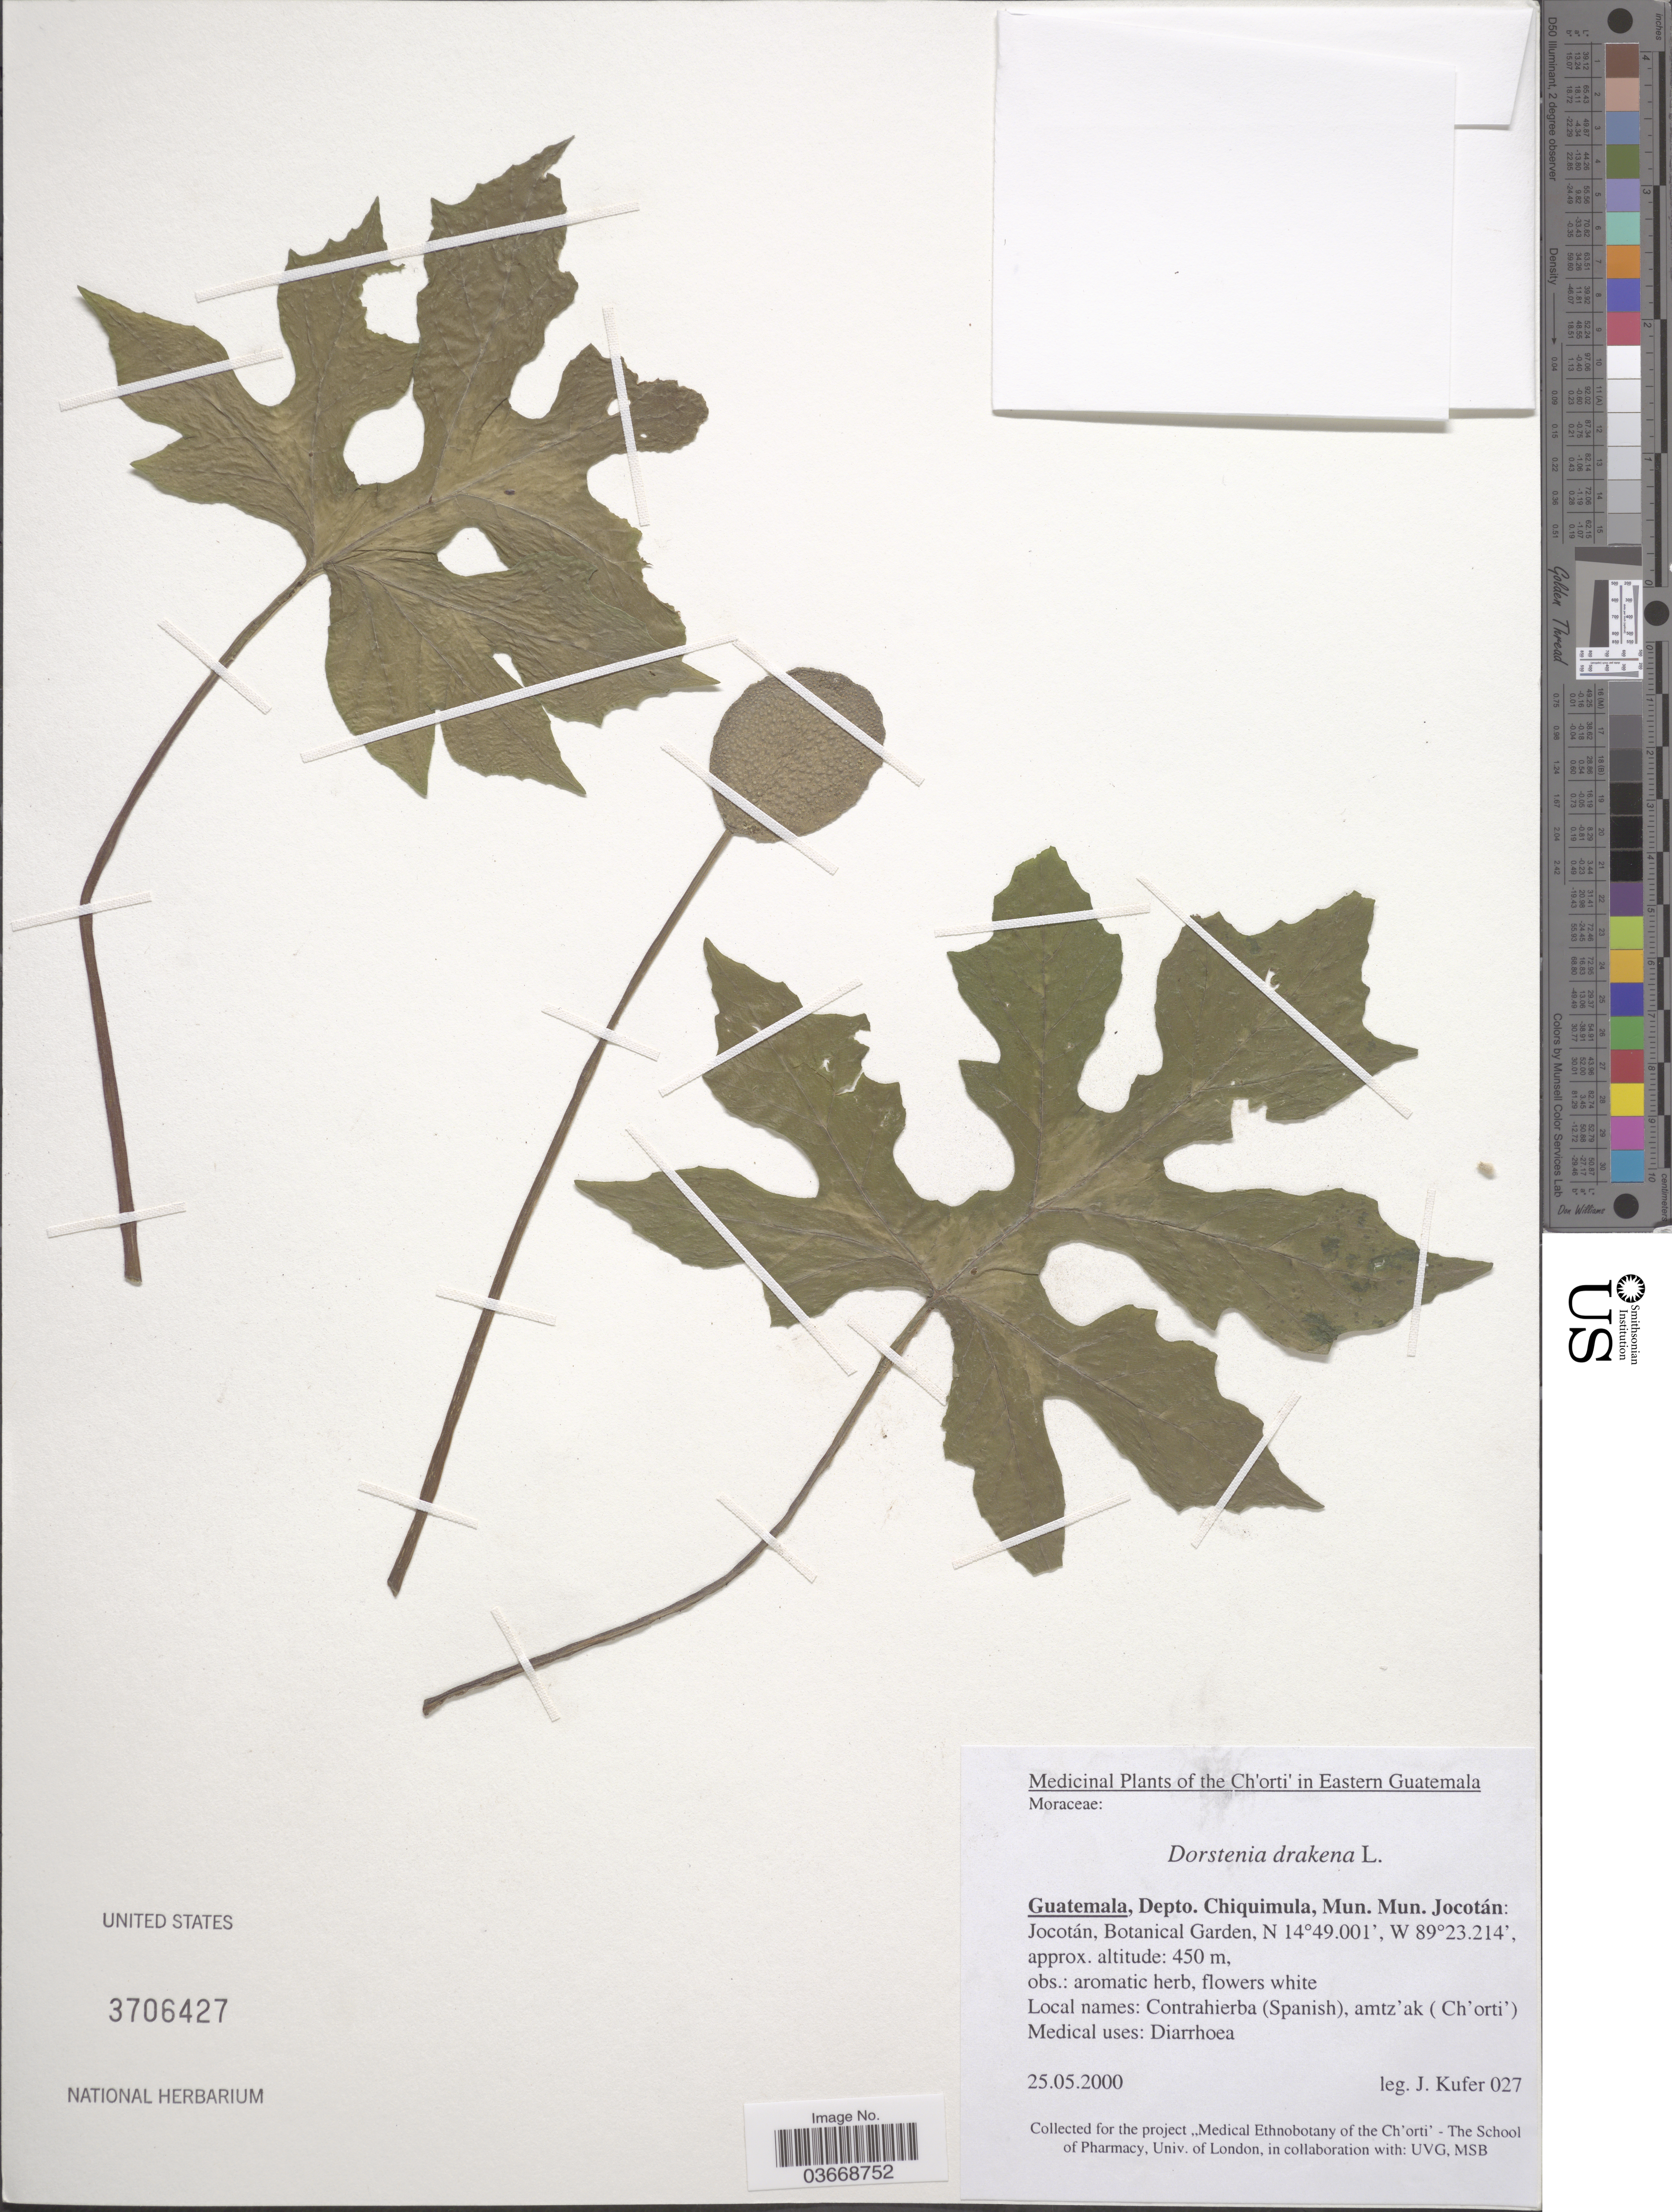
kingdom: Plantae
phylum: Tracheophyta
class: Magnoliopsida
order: Rosales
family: Moraceae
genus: Dorstenia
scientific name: Dorstenia drakena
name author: L.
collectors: J. Kufer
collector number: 027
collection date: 2000-05-25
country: Guatemala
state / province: Chiquimula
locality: Depto. Chiquimula, Mun. Mun. Jocotán: Jocotán, Botanical Garden.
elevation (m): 450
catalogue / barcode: US 3706427